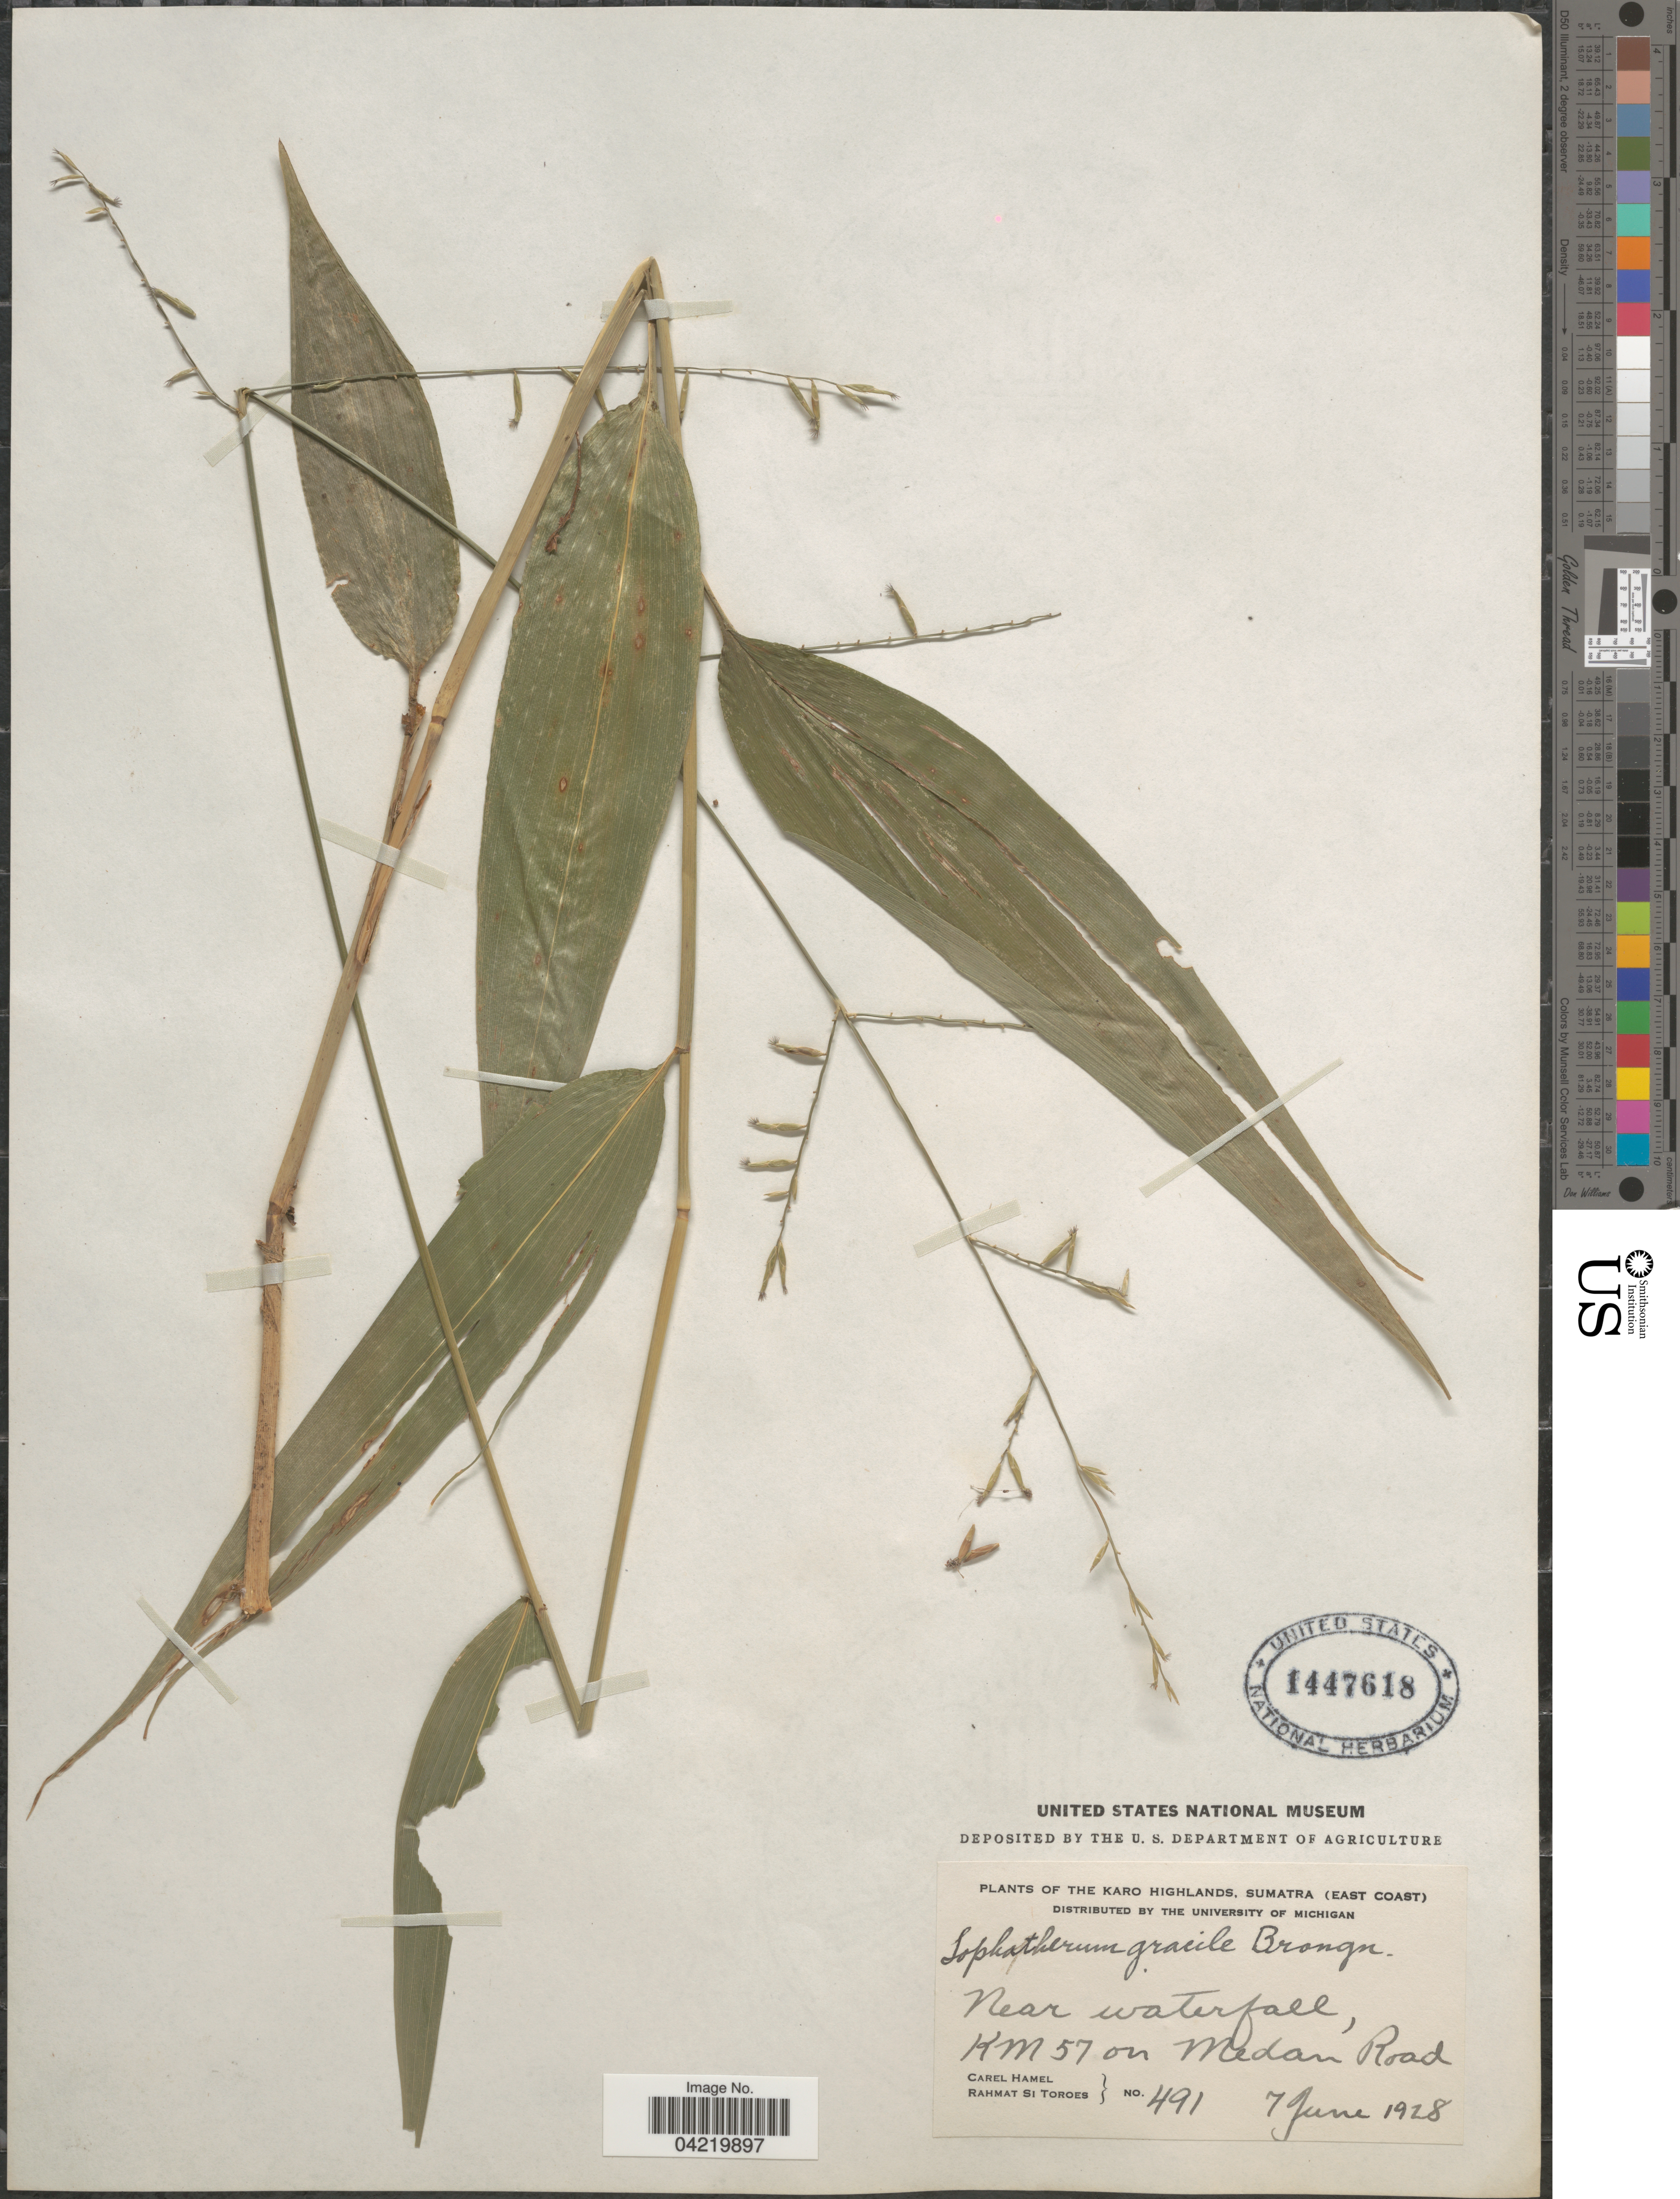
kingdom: Plantae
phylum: Tracheophyta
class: Liliopsida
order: Poales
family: Poaceae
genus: Lophatherum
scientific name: Lophatherum gracile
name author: Brongn.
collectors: C. Hamel & Rahmat Si Boeea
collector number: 491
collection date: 1928-06-07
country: Indonesia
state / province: Sumatra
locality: Karo Highlands, (East Coast). Near waterfall, Km 57 on Medan Road.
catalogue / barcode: US 1447618